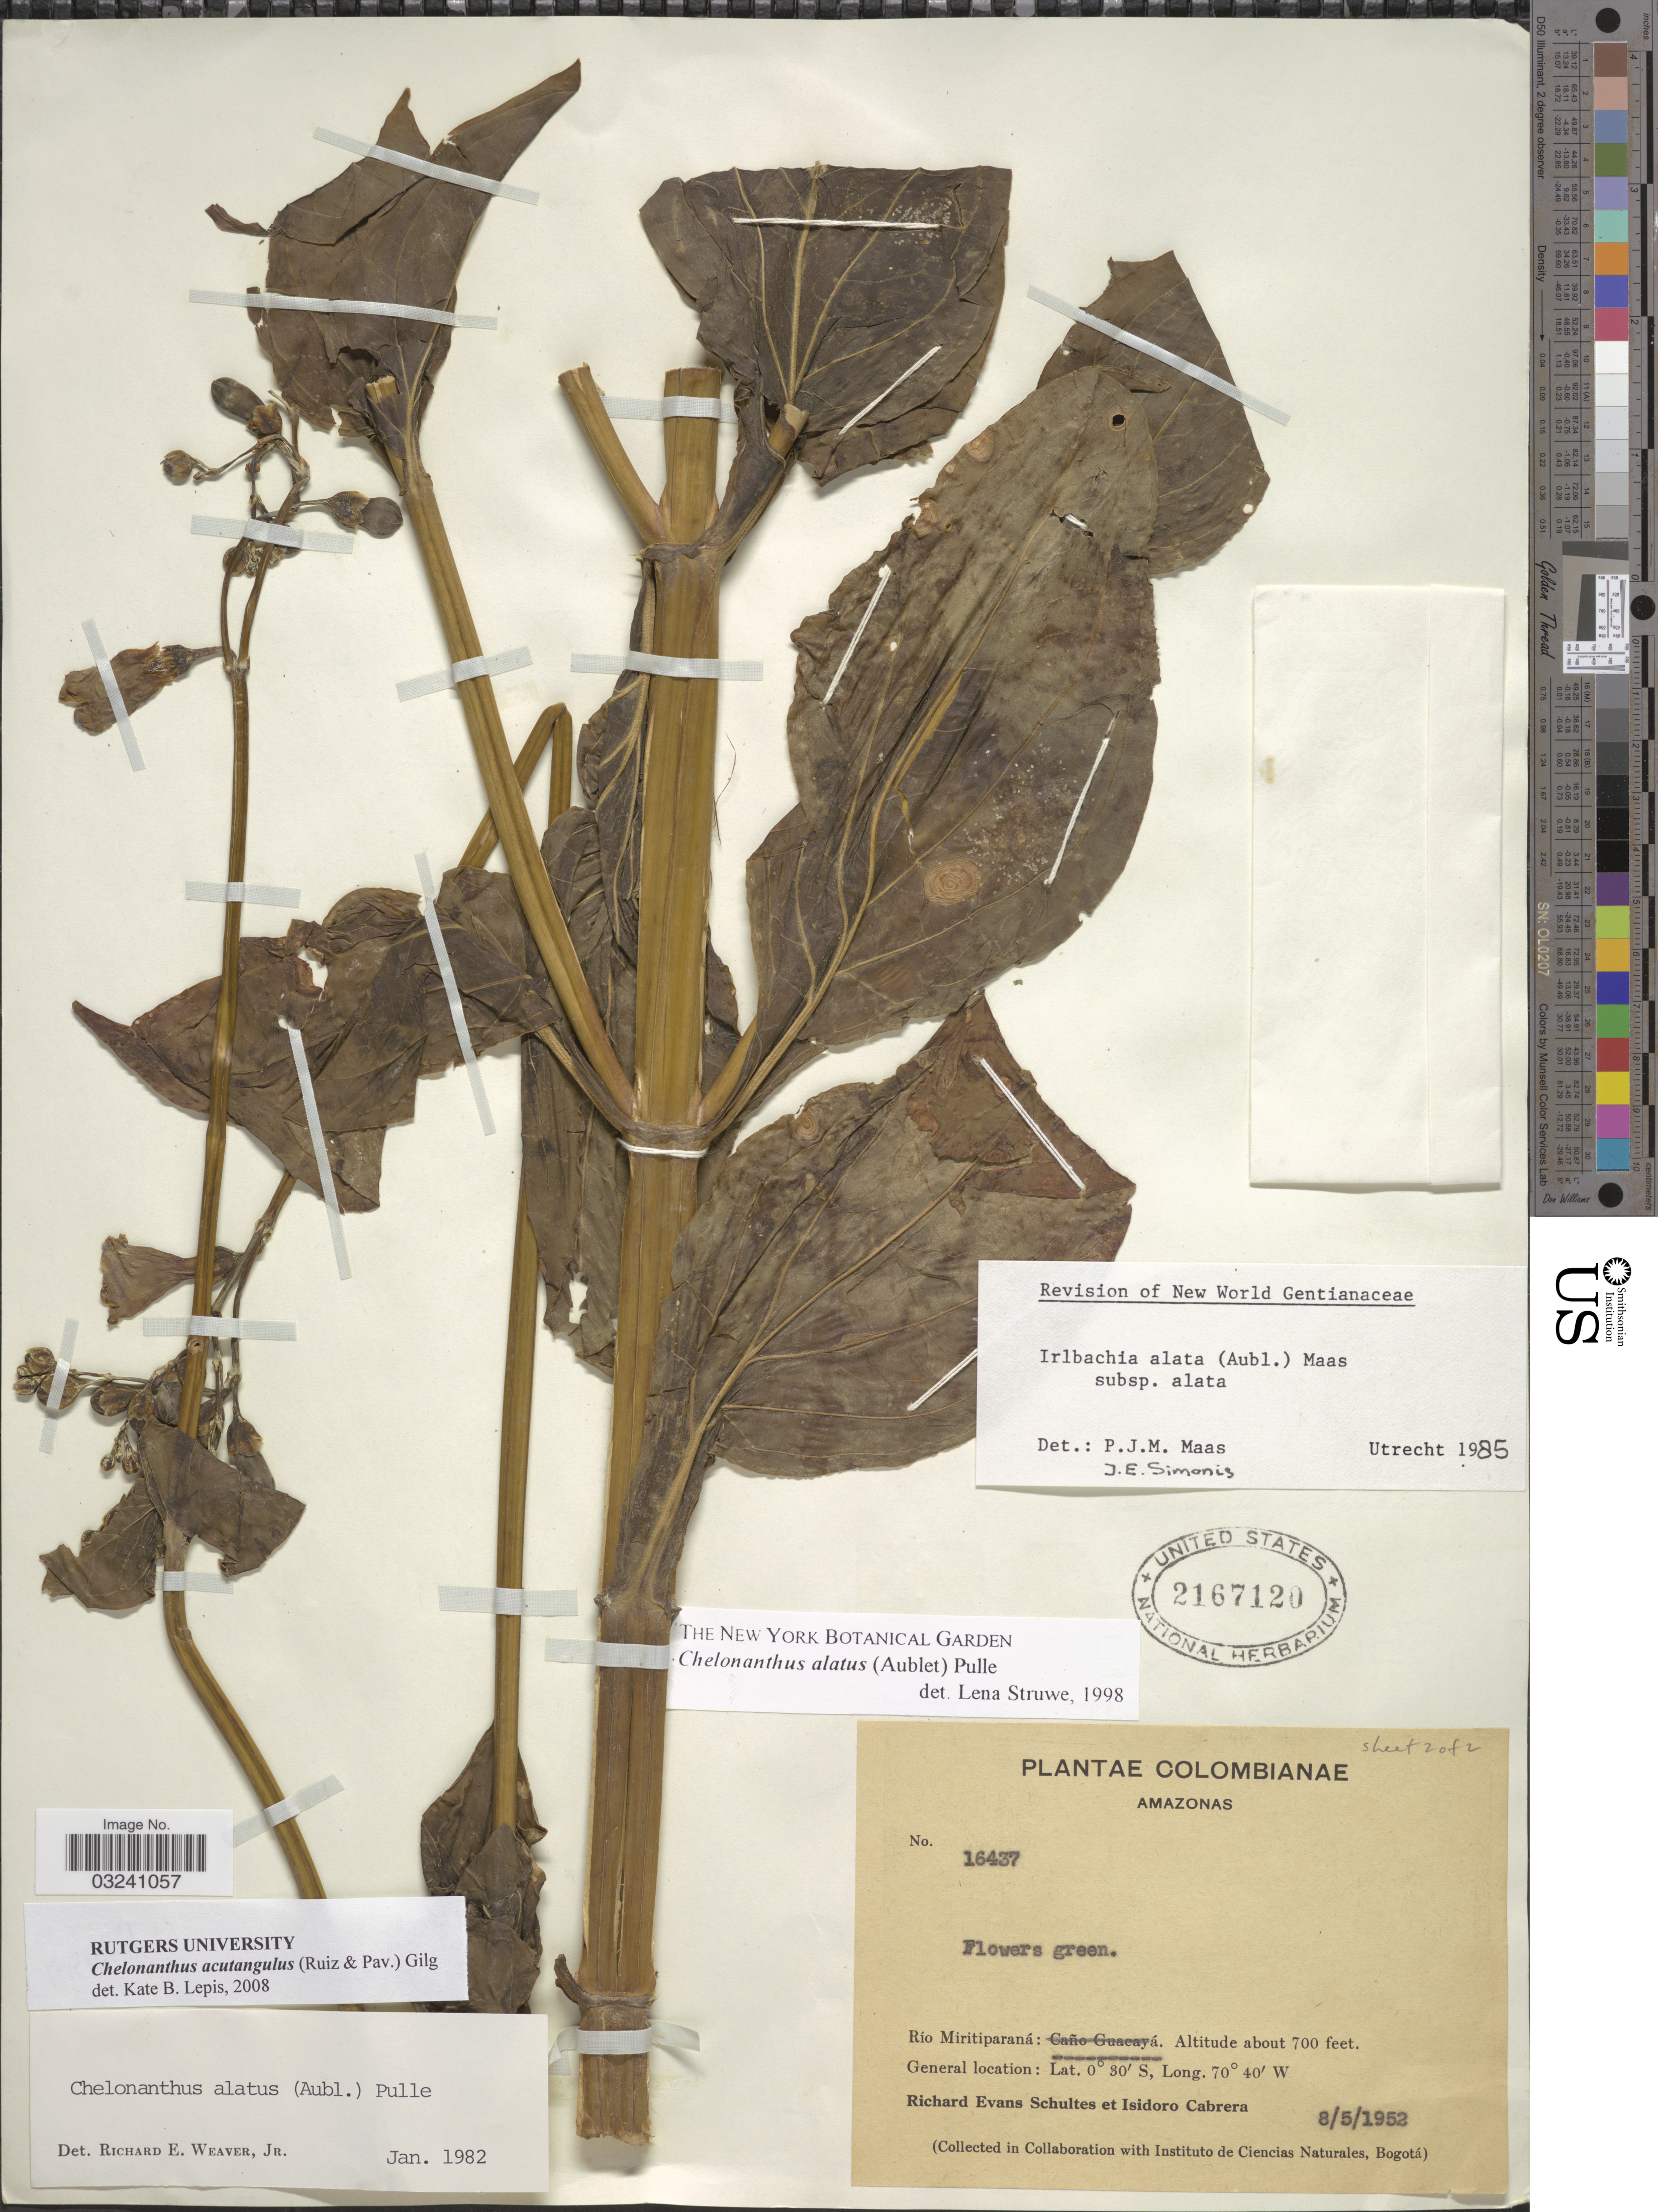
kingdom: Plantae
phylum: Tracheophyta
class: Magnoliopsida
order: Gentianales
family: Gentianaceae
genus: Chelonanthus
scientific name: Chelonanthus acutangulus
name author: (Ruiz & Pav.) Gilg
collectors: R. E. Schultes & I. Cabrera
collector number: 16437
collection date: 1952-05-08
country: Colombia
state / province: Amazônas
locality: Río Miritiparaná.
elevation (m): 213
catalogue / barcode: US 2167120